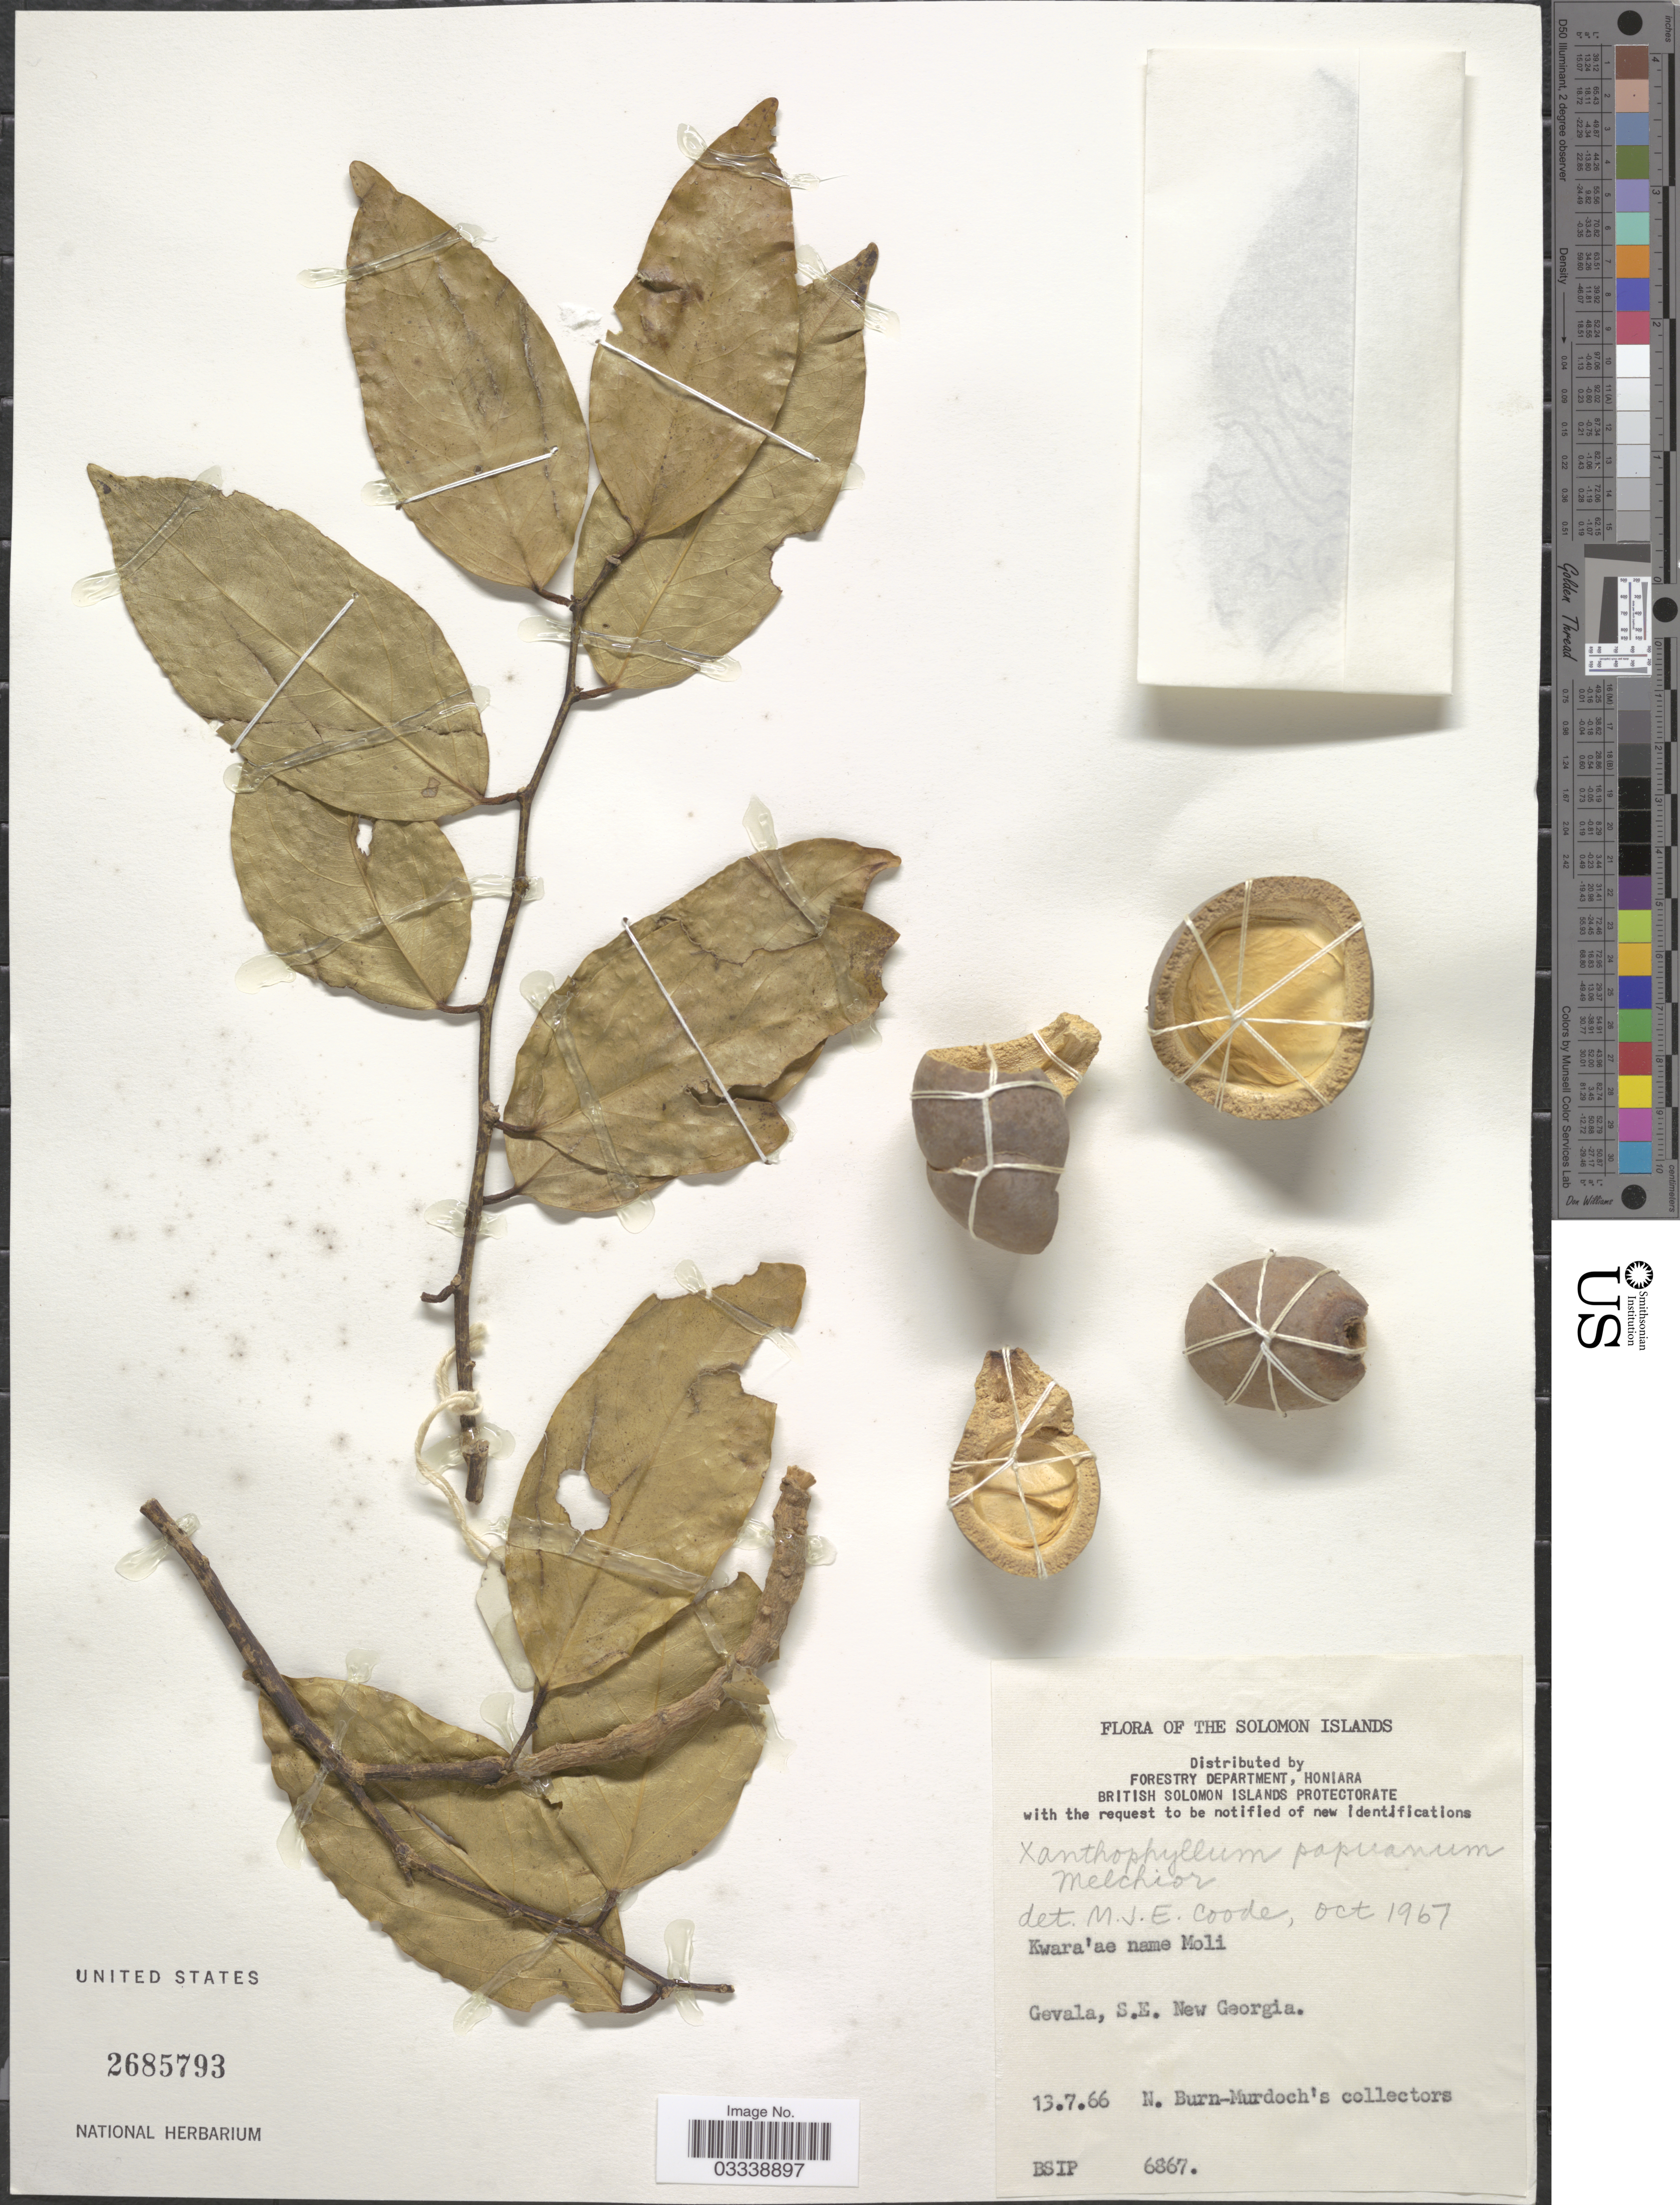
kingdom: Plantae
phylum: Tracheophyta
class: Magnoliopsida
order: Fabales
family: Polygalaceae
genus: Xanthophyllum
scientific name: Xanthophyllum papuanum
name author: Whitmore ex Meijden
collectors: N. Burn-Murdoch's collectors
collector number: BSIP 6867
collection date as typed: Transcribed d/m/y: 13/7/66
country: Solomon Islands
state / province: Solomon Islands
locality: Gevala, S.E. New Georgia.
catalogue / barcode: US 2685793